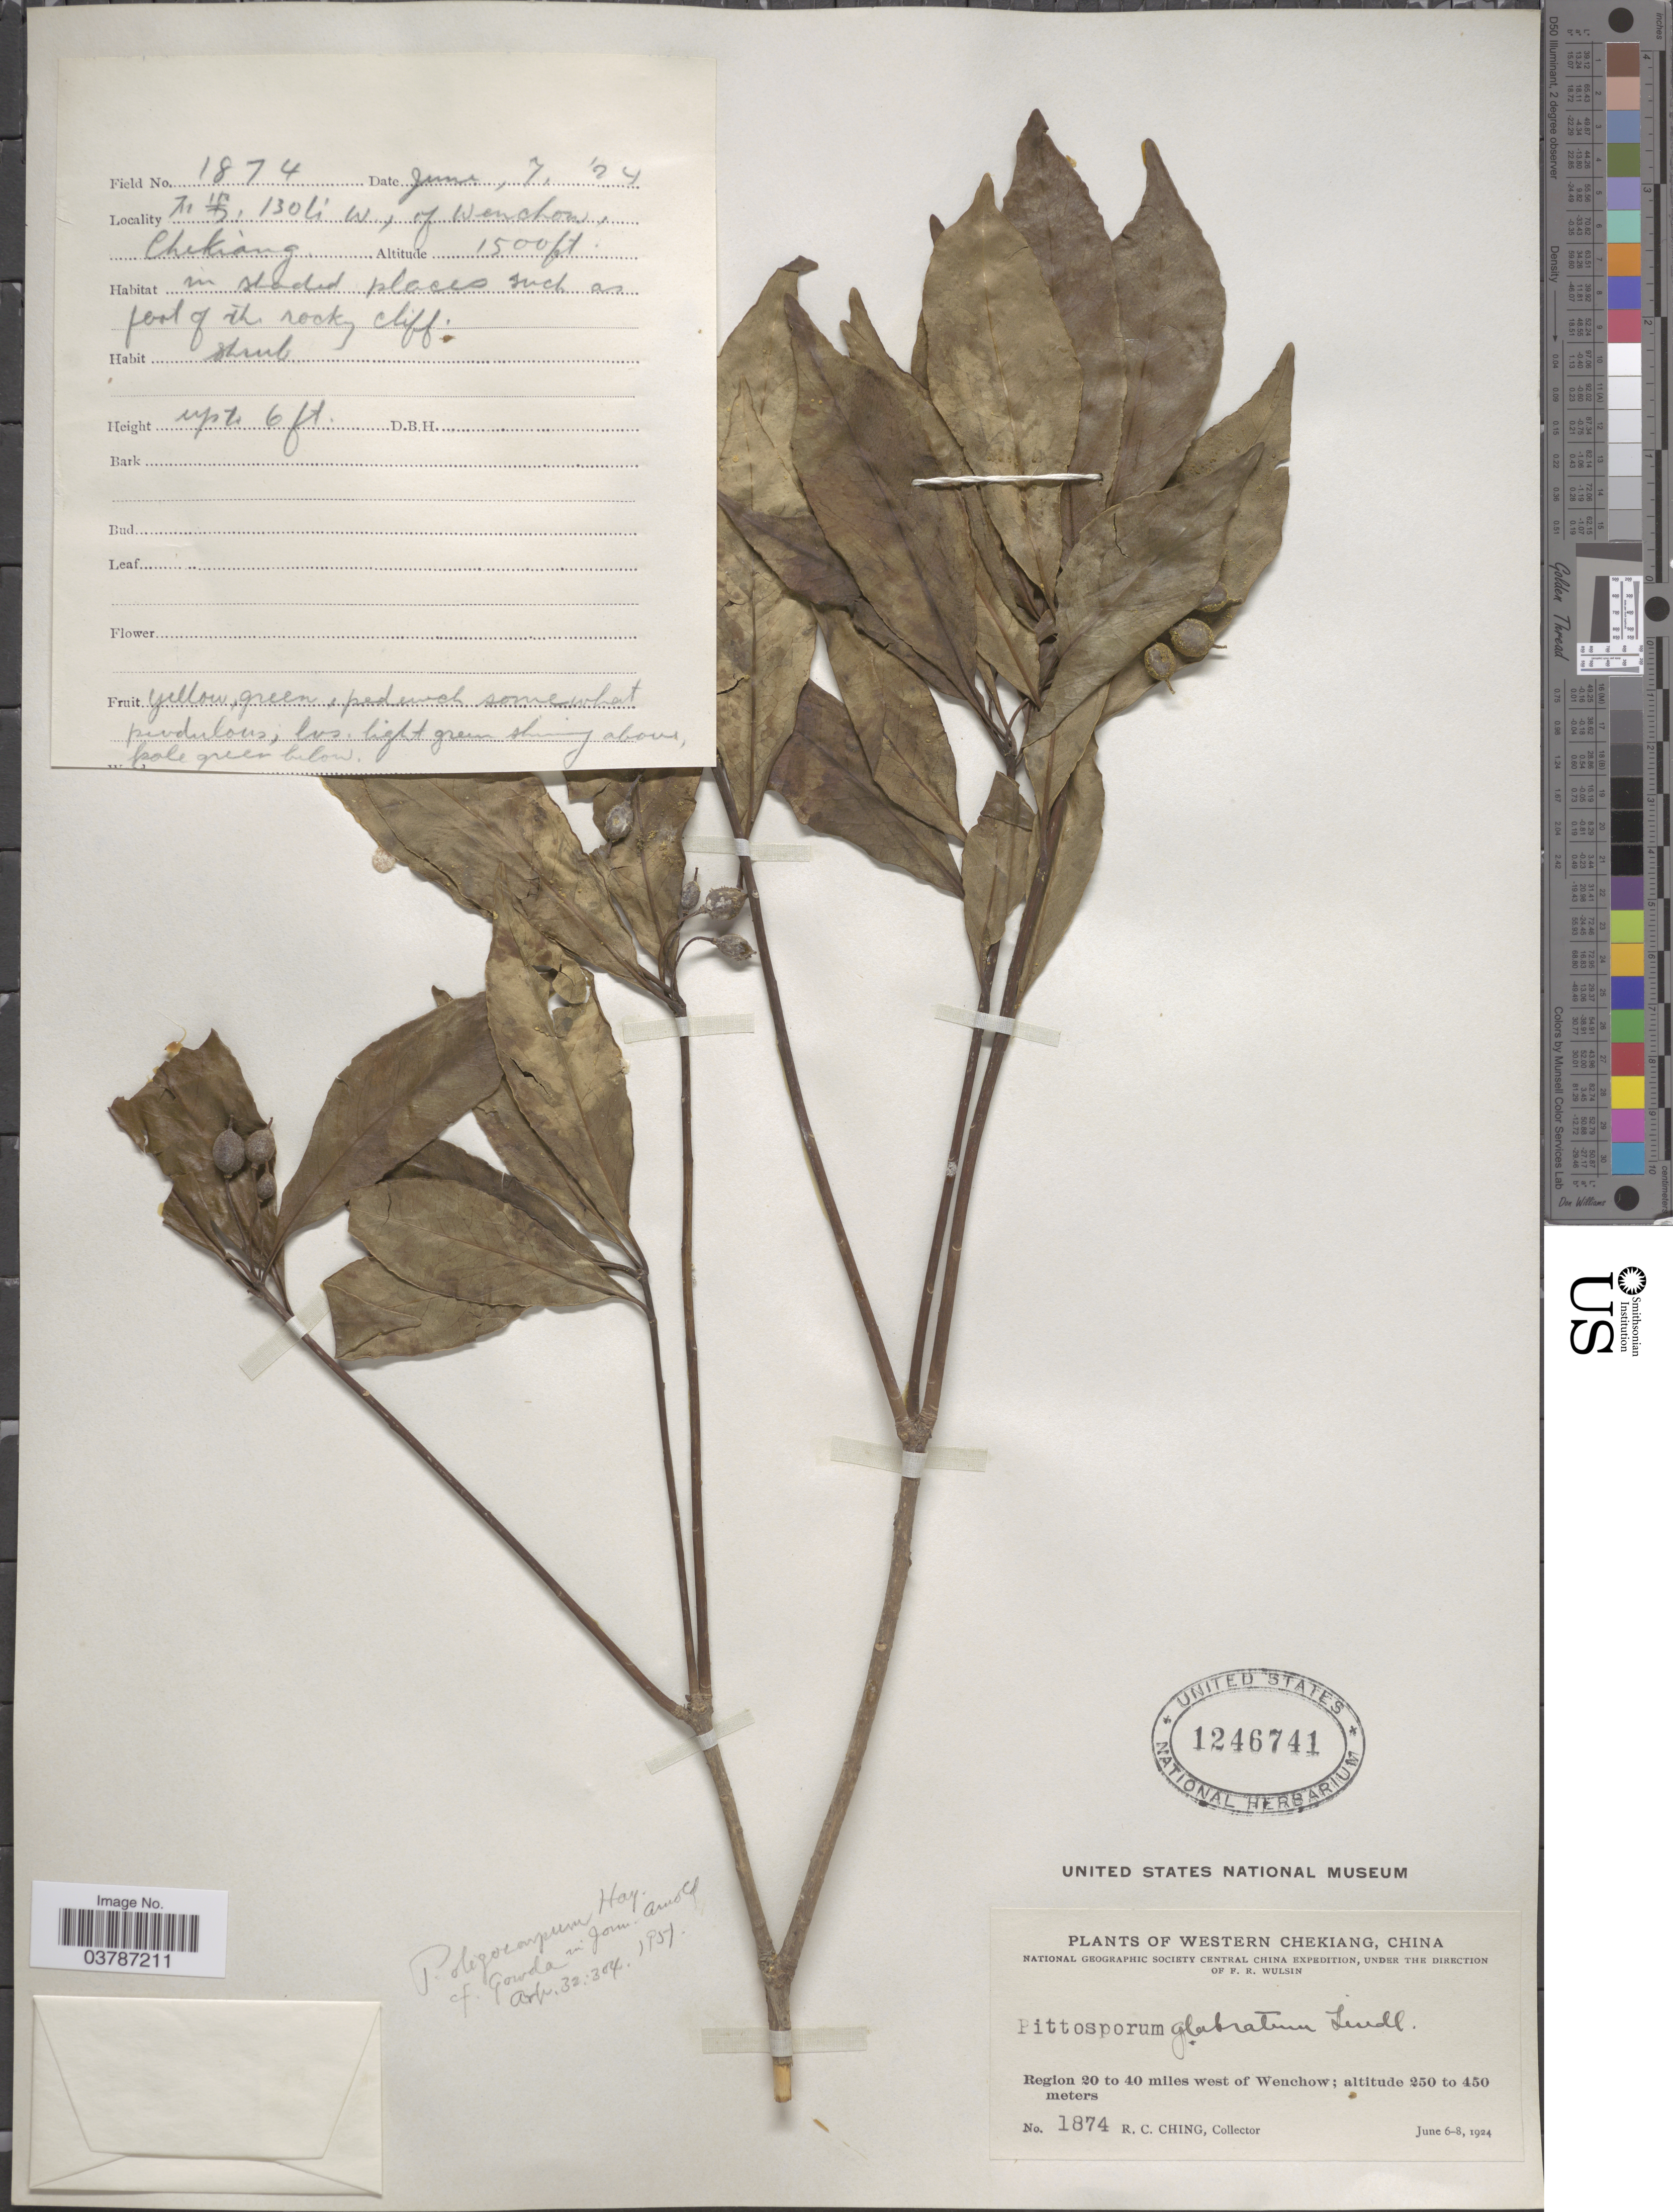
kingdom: Plantae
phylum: Tracheophyta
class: Magnoliopsida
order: Apiales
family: Pittosporaceae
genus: Pittosporum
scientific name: Pittosporum oligocarpum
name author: Hayata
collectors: R. C. Ching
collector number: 1874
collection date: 1924-06-07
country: China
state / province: Zhejiang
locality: Western Chekiang. X, 130 li w, of Wenchow. Region 20 to 40 miles west of Wenchow.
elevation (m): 457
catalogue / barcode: US 1246741